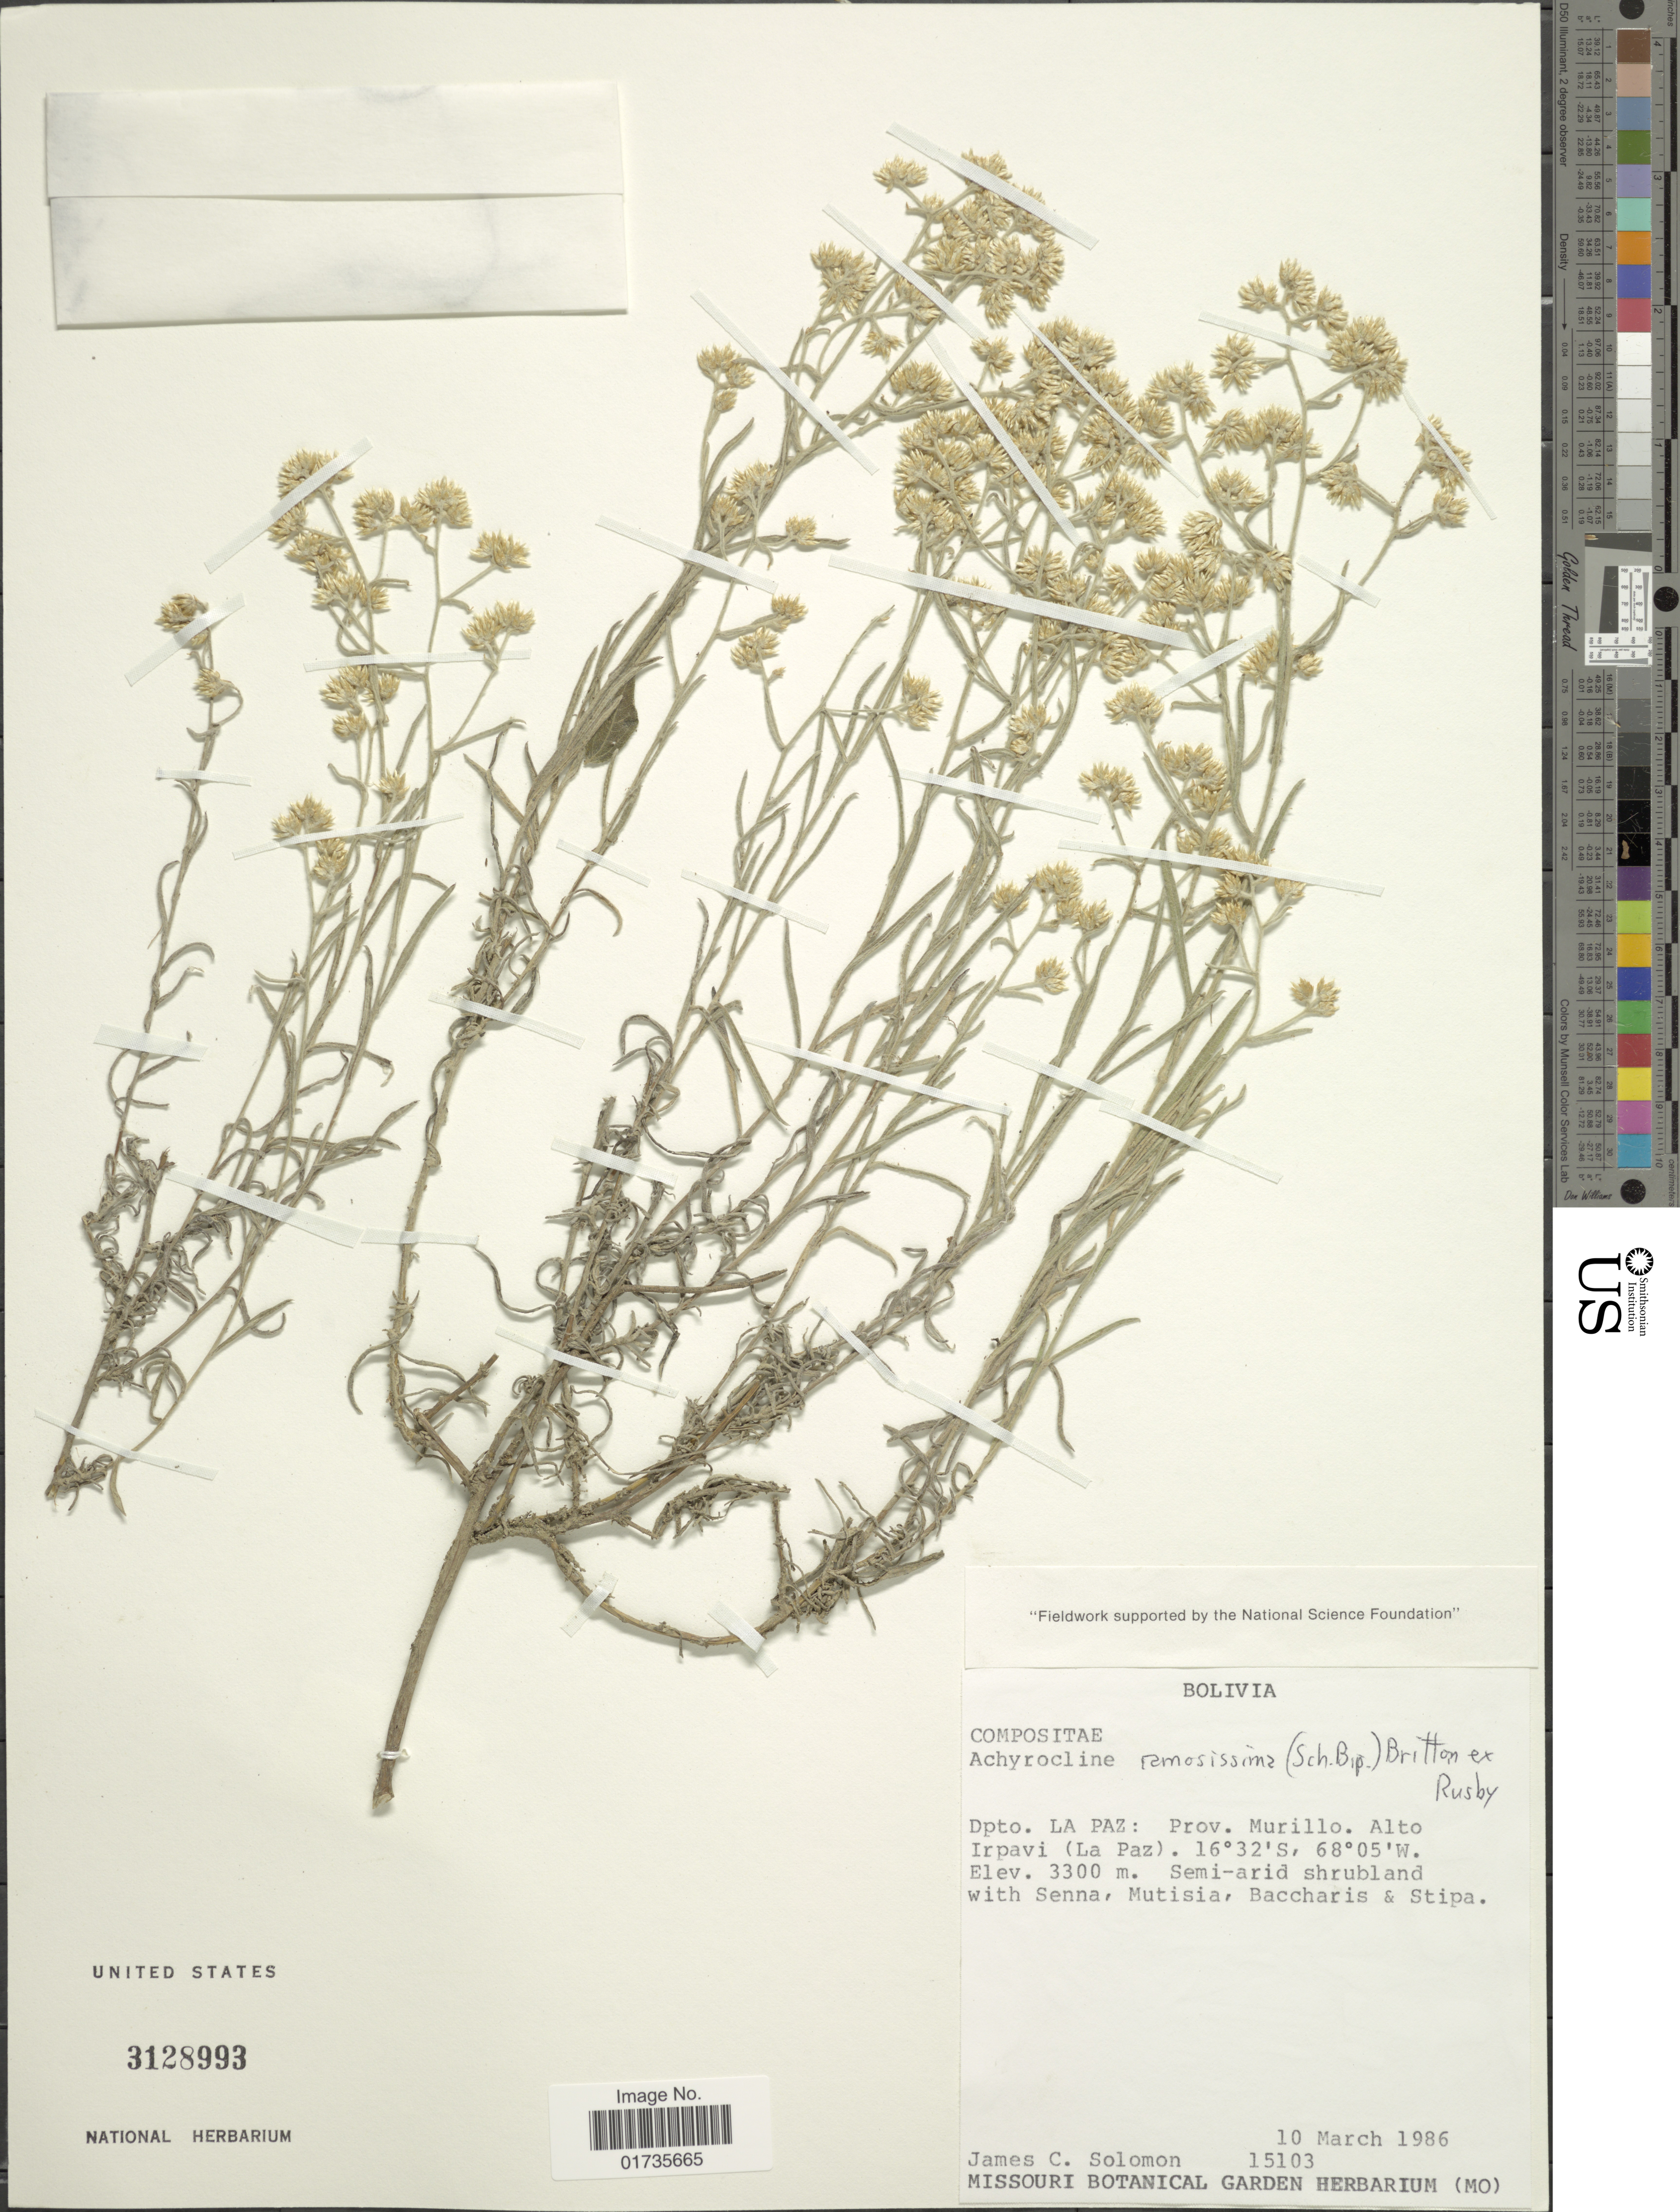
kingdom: Plantae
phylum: Tracheophyta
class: Magnoliopsida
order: Asterales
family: Asteraceae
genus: Achyrocline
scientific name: Achyrocline ramosissima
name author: (Sch. Bip.) Britton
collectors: J. C. Solomon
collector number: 15103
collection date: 1986-03-10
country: Bolivia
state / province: La Paz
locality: Dpto La Paz: prov. Murillo, Alto Irpavi (La Paz)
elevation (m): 3300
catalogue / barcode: US 3128993